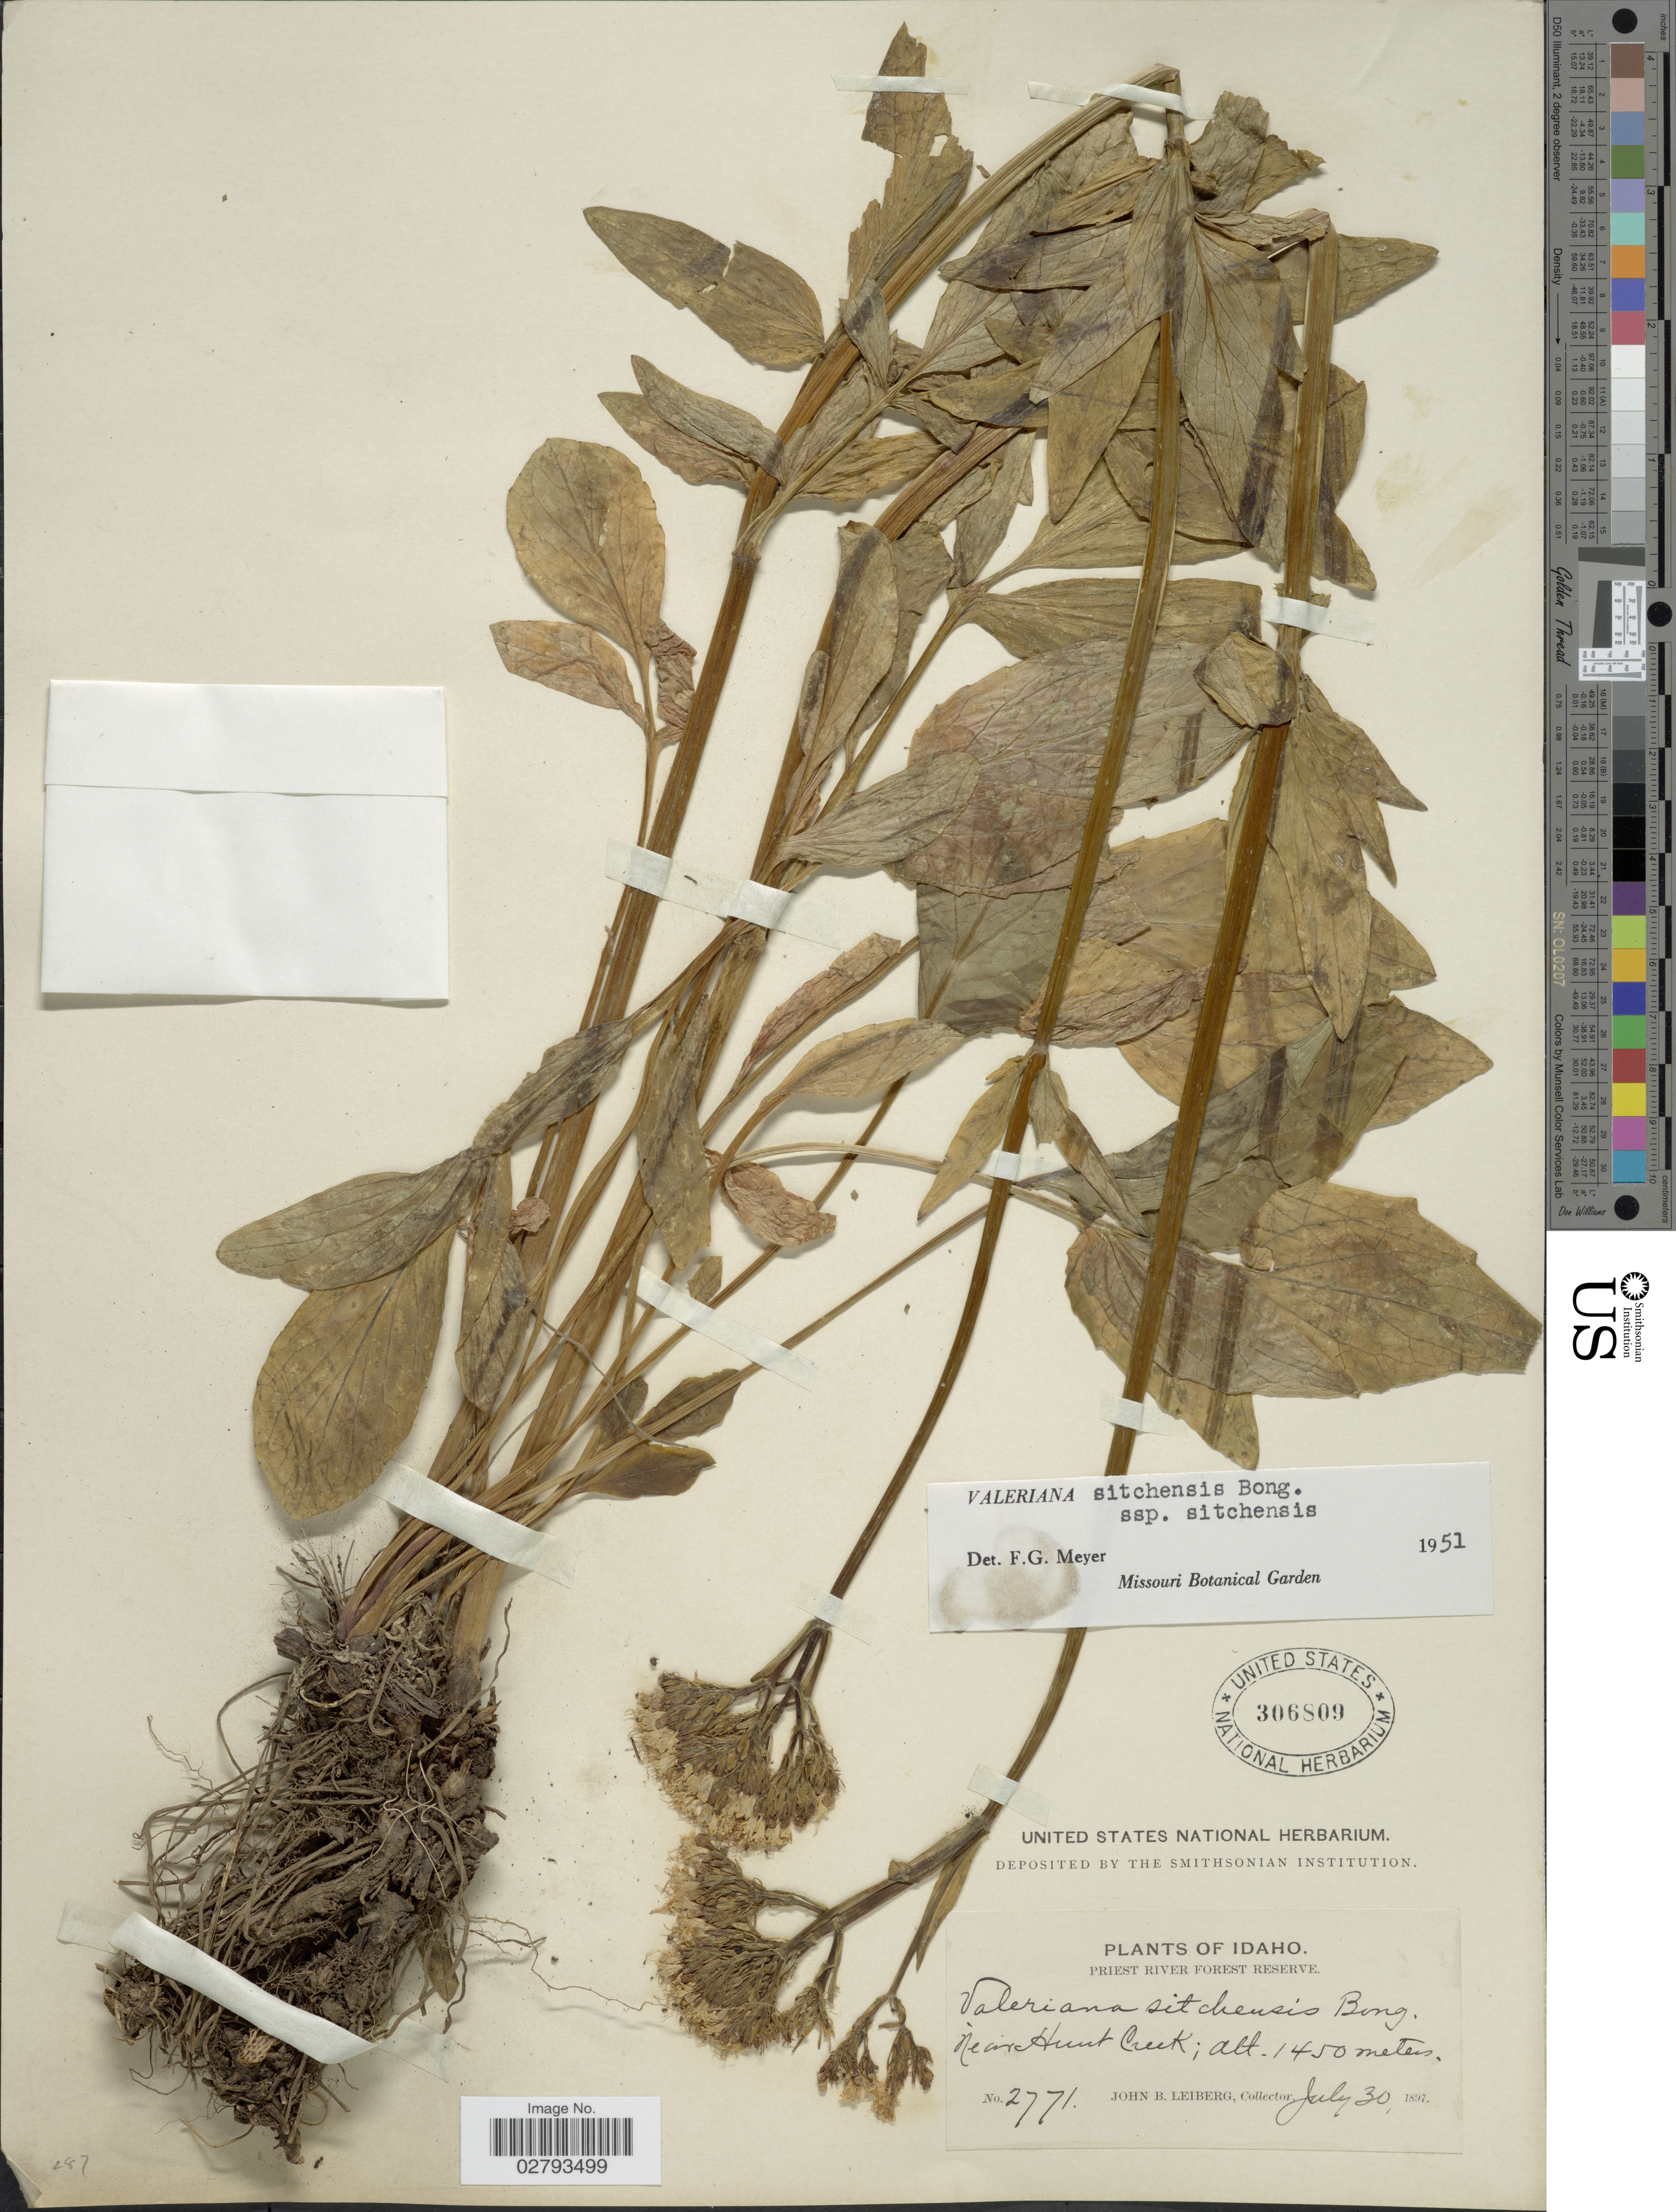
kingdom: Plantae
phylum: Tracheophyta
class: Magnoliopsida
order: Dipsacales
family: Caprifoliaceae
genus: Valeriana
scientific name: Valeriana sitchensis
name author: Bong.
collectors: J. B. Leiberg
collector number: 2771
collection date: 1897-07-30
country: United States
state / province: Idaho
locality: Priest River Forest Reserve. Near Hunt Creek.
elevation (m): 1450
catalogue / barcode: US 306809